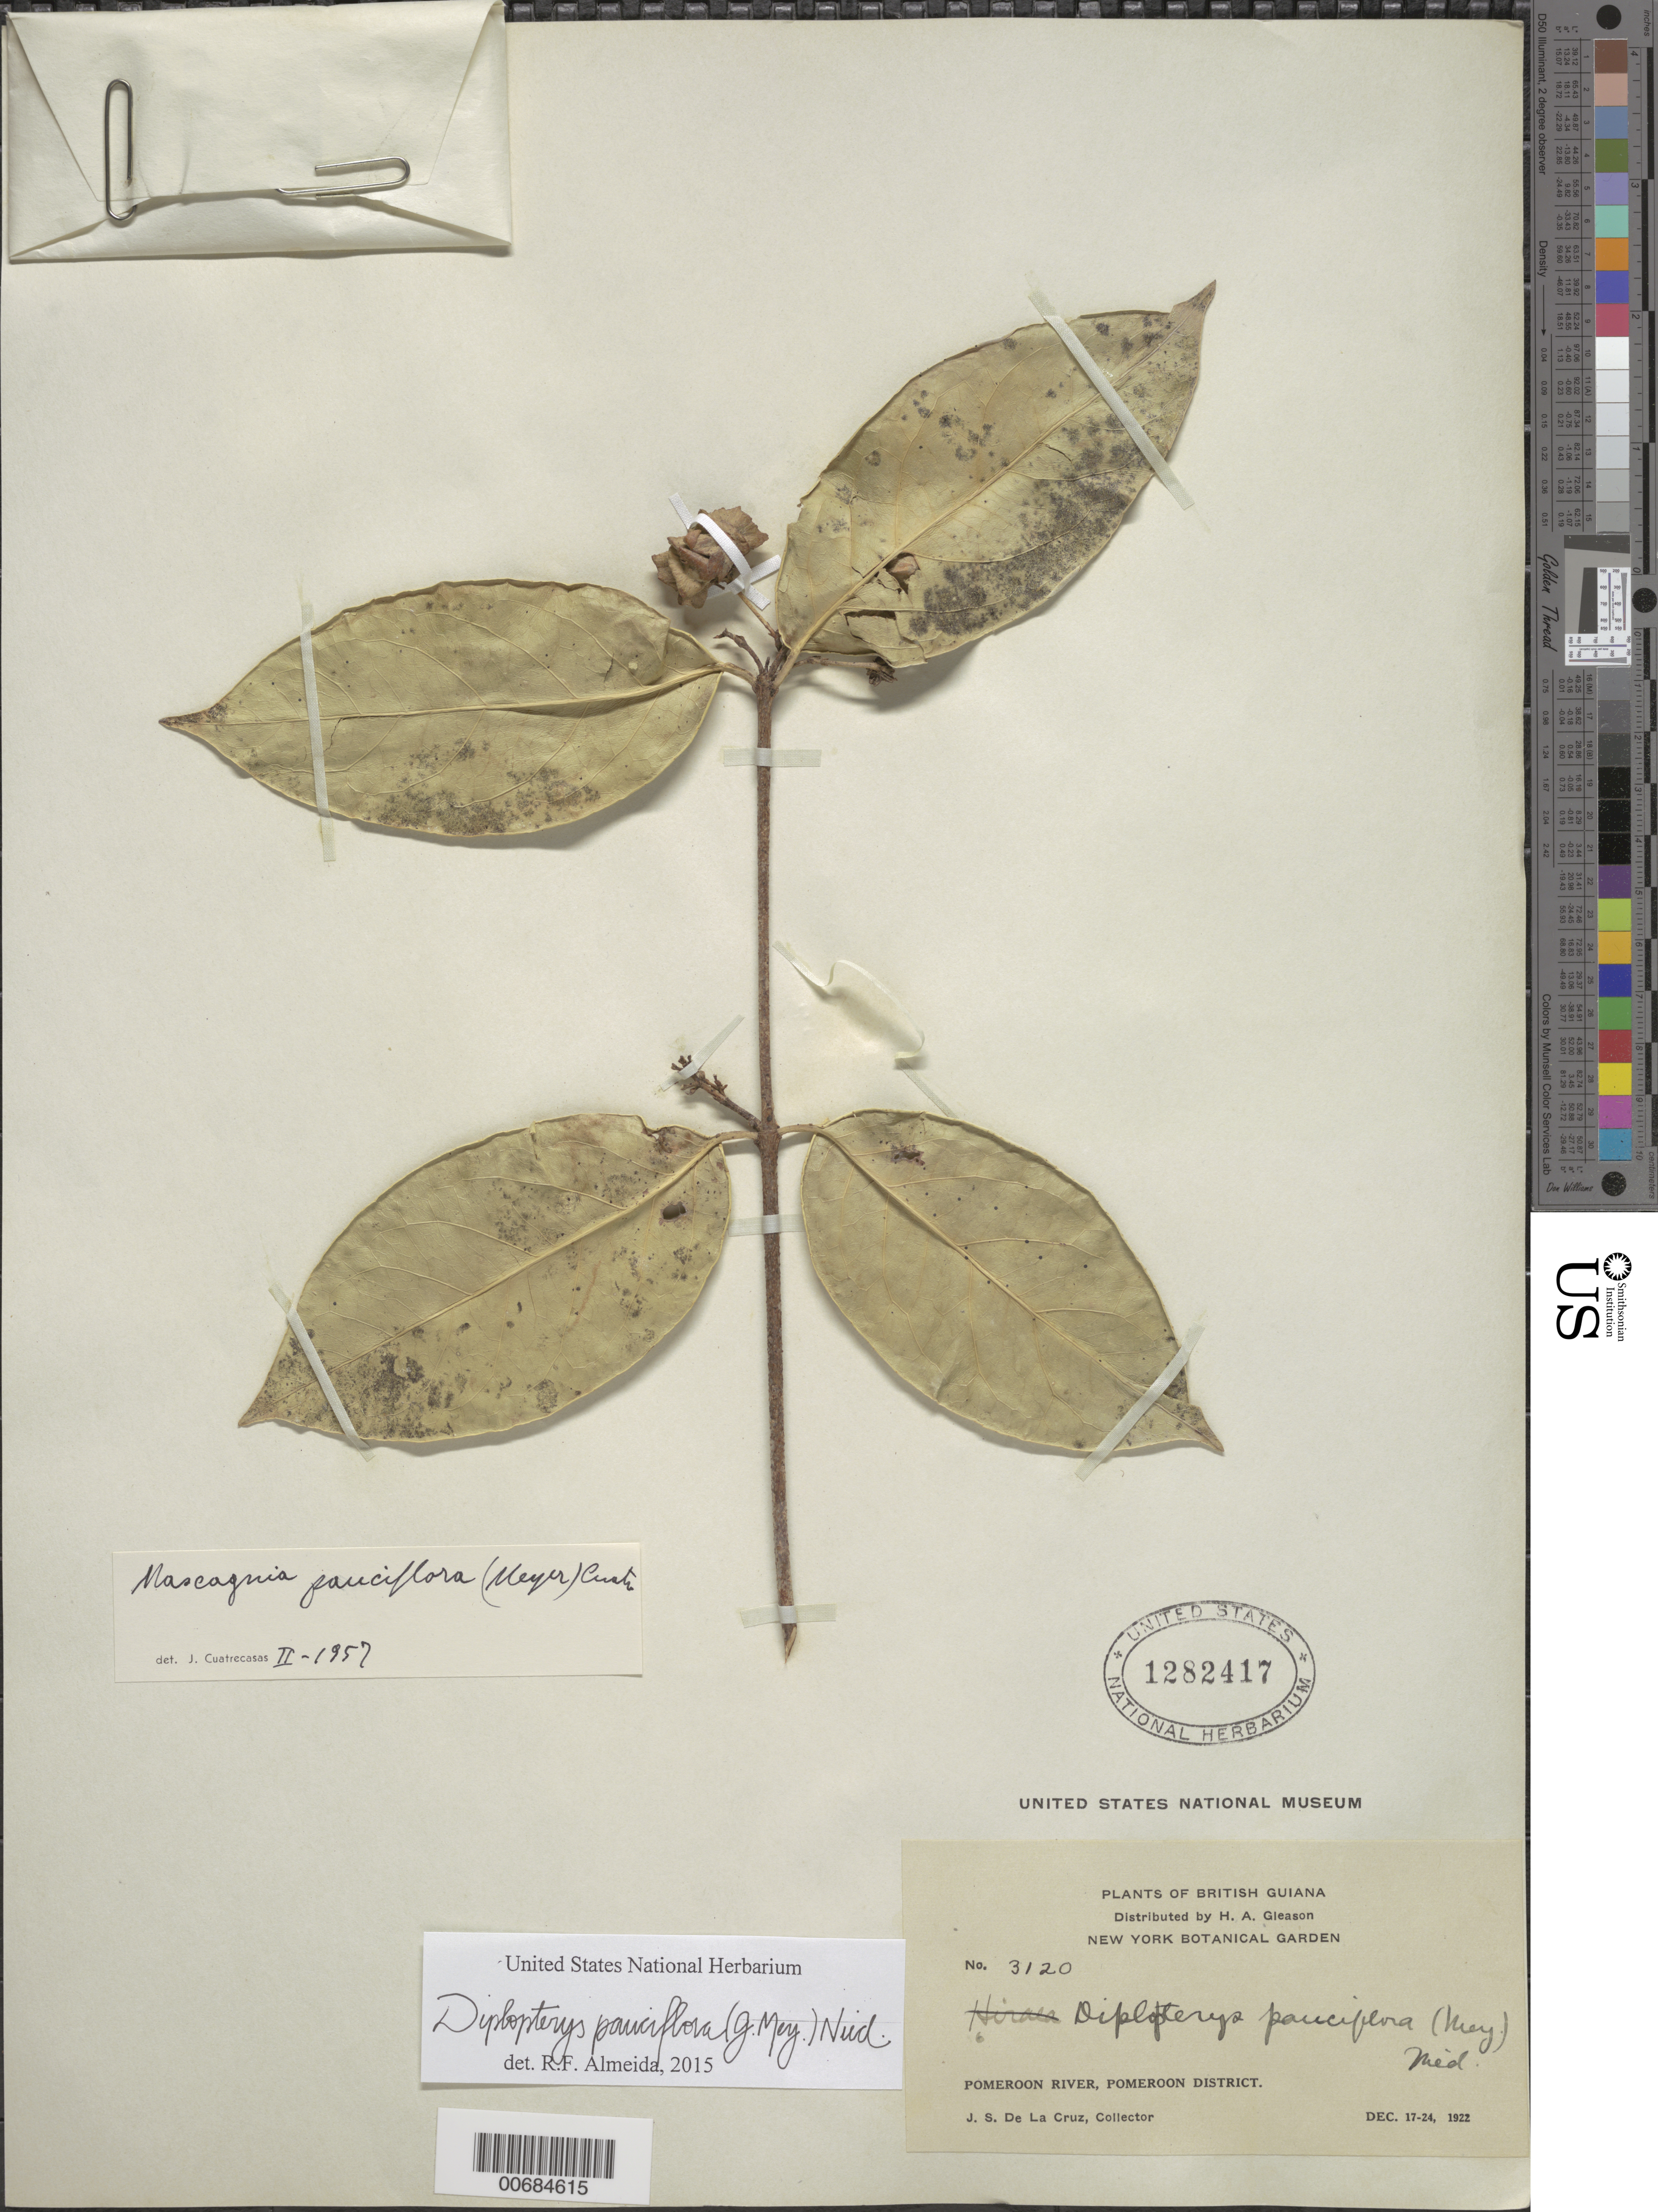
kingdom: Plantae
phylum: Tracheophyta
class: Magnoliopsida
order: Malpighiales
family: Malpighiaceae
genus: Diplopterys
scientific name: Diplopterys pauciflora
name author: (G. Mey.) Nied.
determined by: De Almeida, R. F., (HUEFS), Universidade Estadual de Feira de Santana (BRAZIL)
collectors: J. S. de la Cruz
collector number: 3120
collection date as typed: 17-Dec-22 to 24-Dec-22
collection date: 1922-12-17/1922-12-24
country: Guyana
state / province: Pomeroon-Supenaam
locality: Pomeroon R.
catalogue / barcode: US 1282417